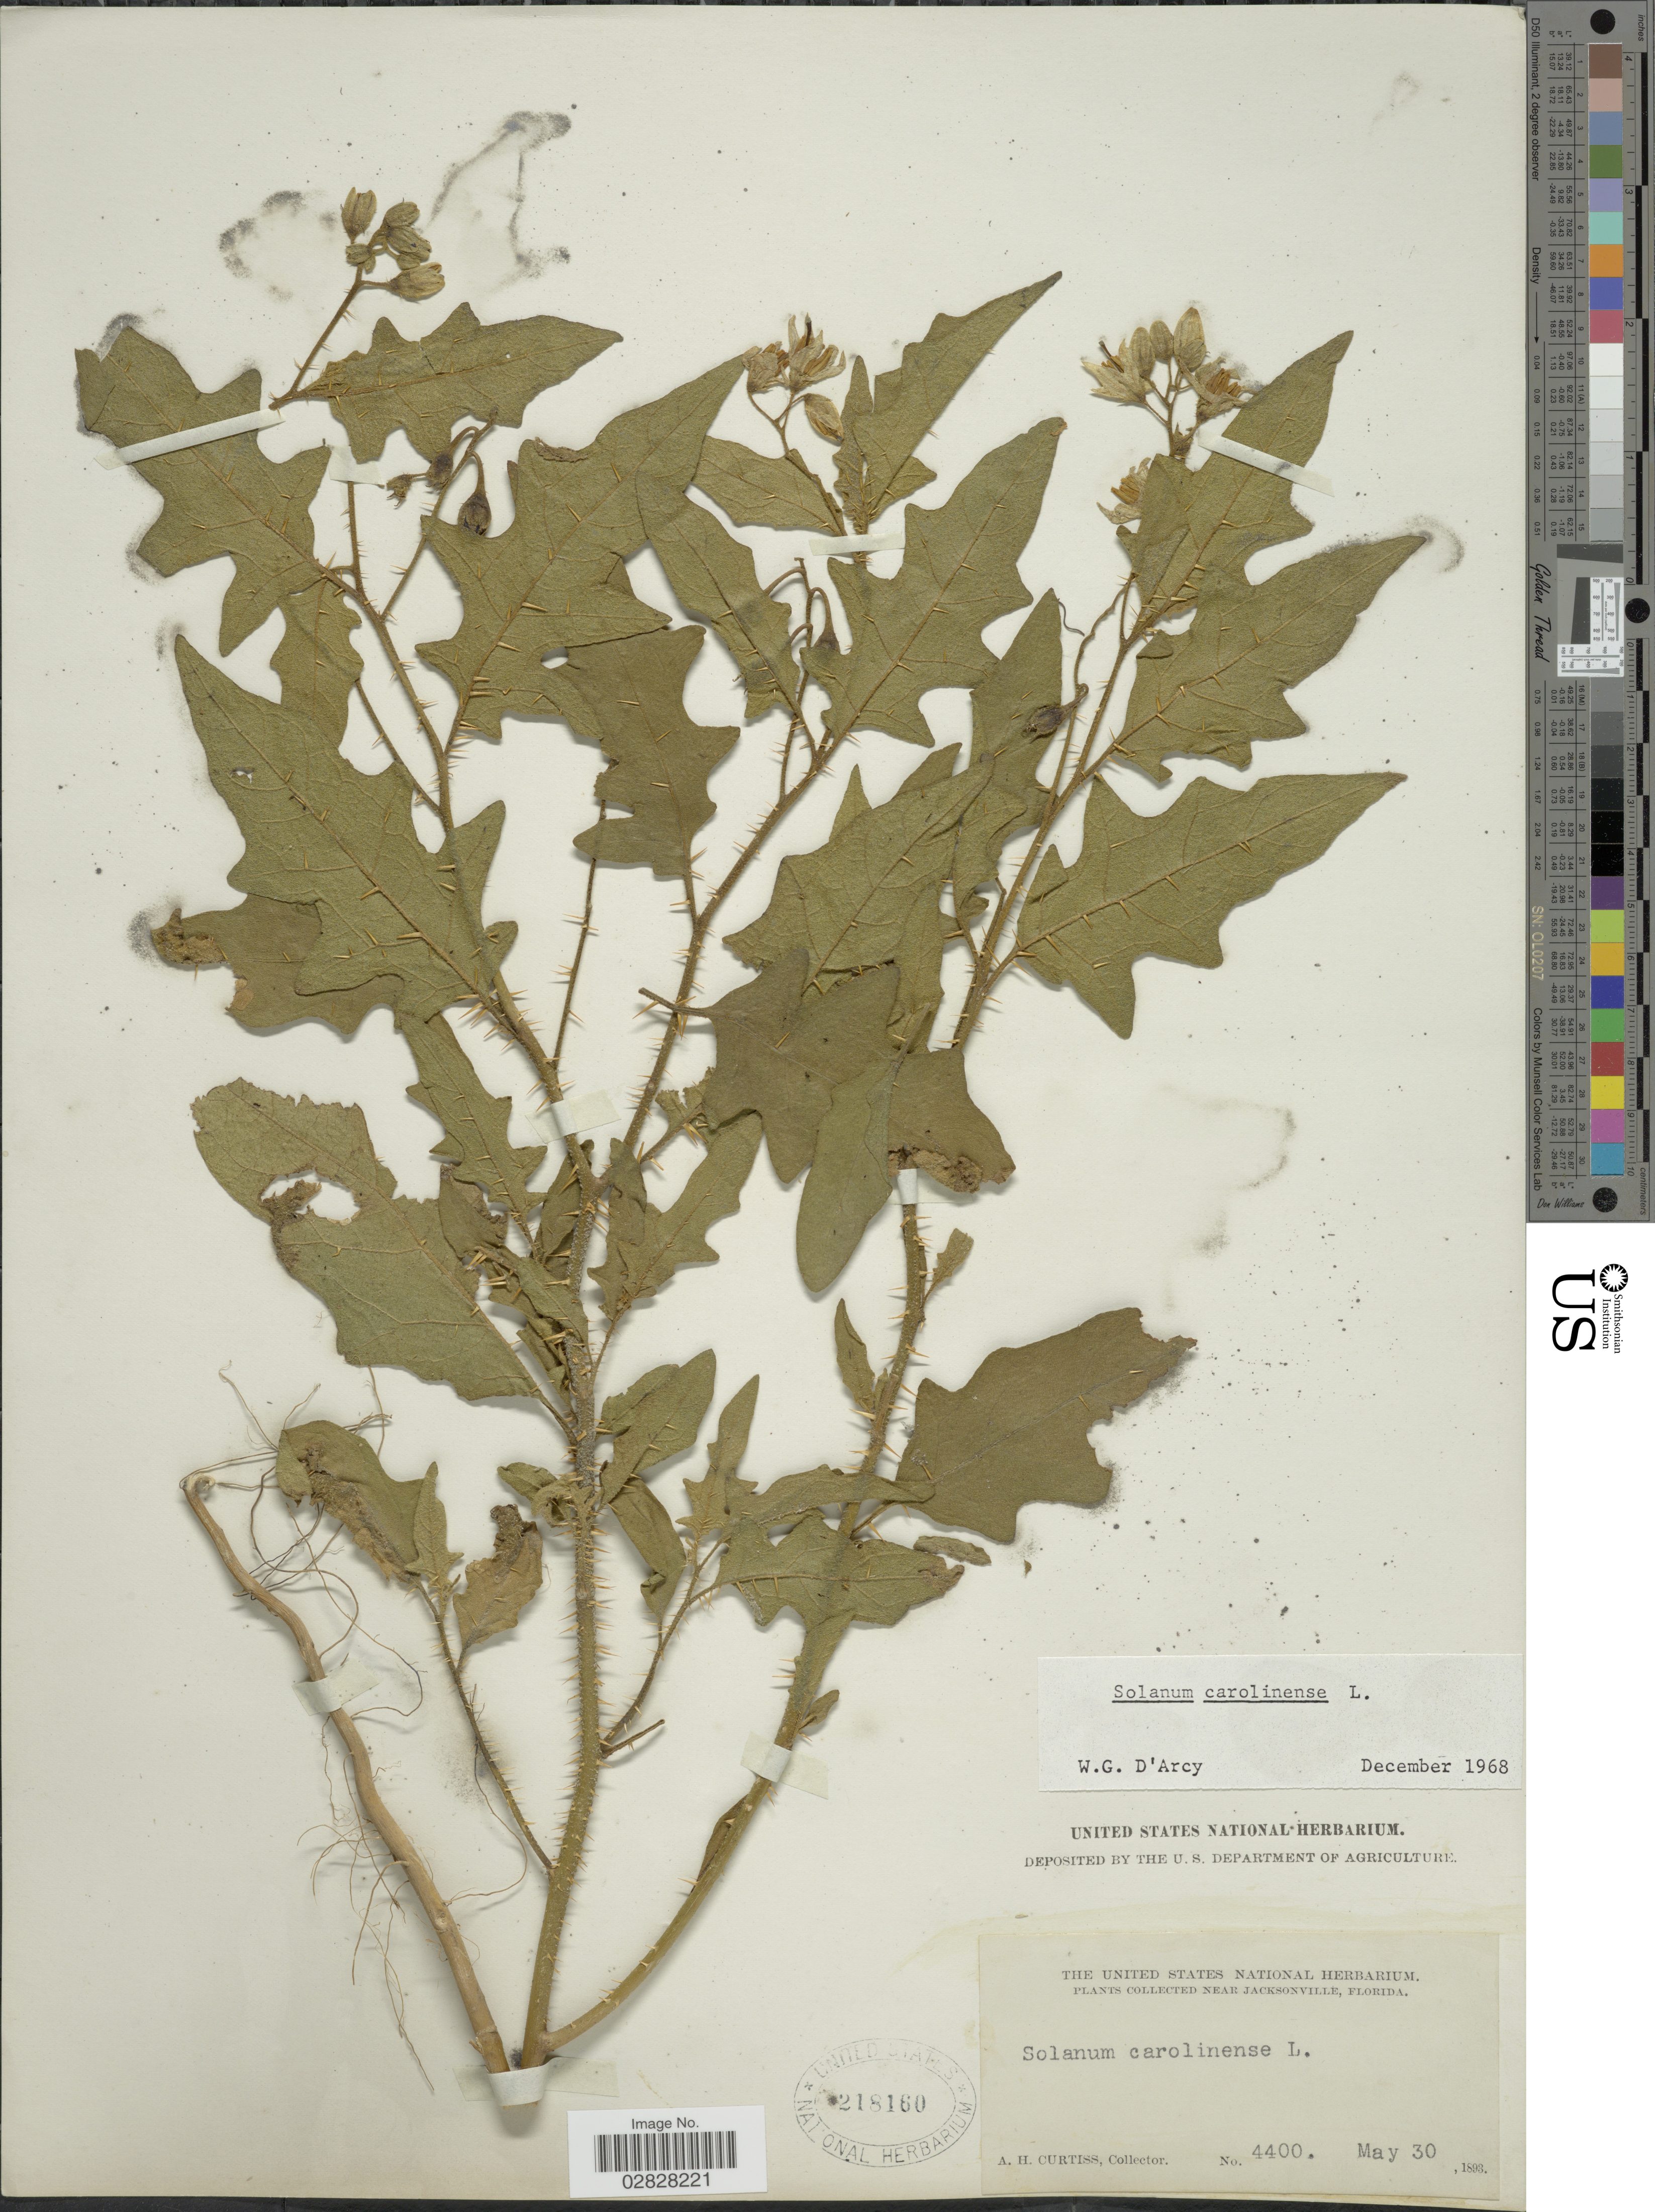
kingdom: Plantae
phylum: Tracheophyta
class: Magnoliopsida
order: Solanales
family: Solanaceae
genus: Solanum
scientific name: Solanum carolinense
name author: L.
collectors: A. H. Curtiss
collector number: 4400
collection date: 1893-05-30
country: United States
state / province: Florida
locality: Near Jacksonville.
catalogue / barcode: US 218160